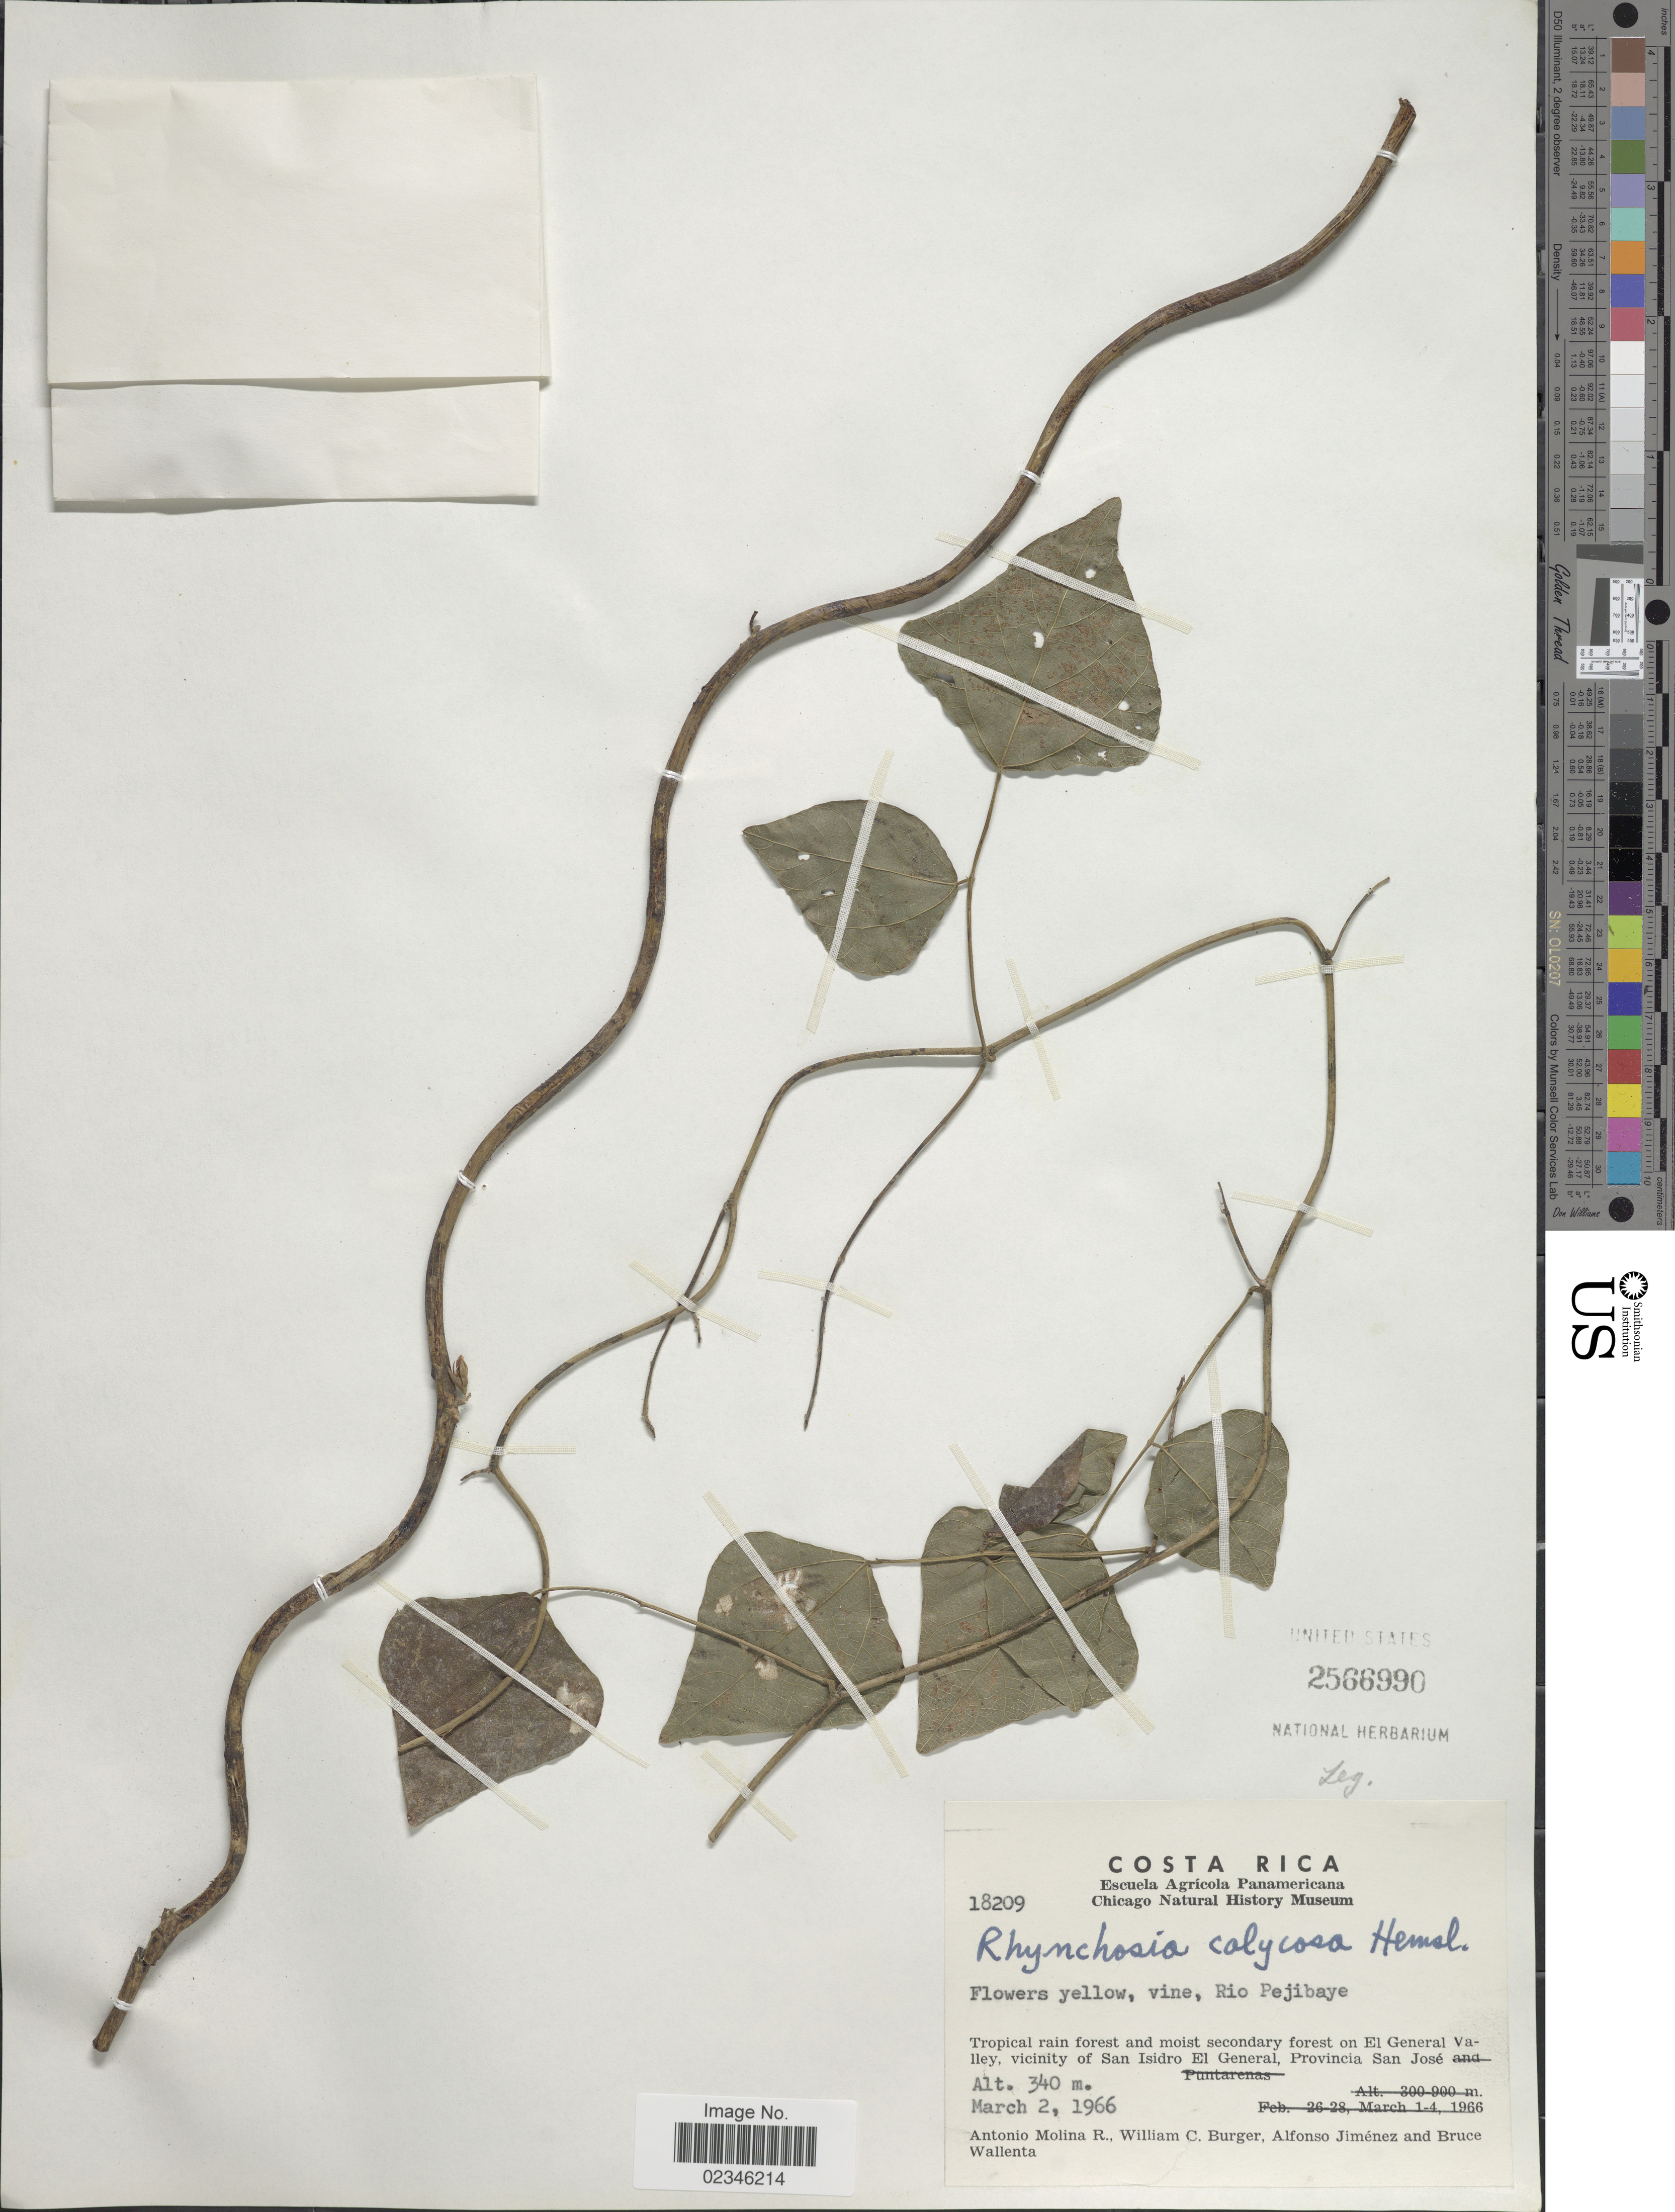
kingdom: Plantae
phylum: Tracheophyta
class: Magnoliopsida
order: Fabales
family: Fabaceae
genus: Rhynchosia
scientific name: Rhynchosia calycosa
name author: Hemsl.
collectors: A. Molina R., W. Burger, A. Jiménez & B. Wallenta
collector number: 18209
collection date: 1966-03-02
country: Costa Rica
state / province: San José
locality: Tropical rain forest and moist secondary forest on El General Valley, vicinity of San Isidoro El General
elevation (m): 340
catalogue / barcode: US 2566990